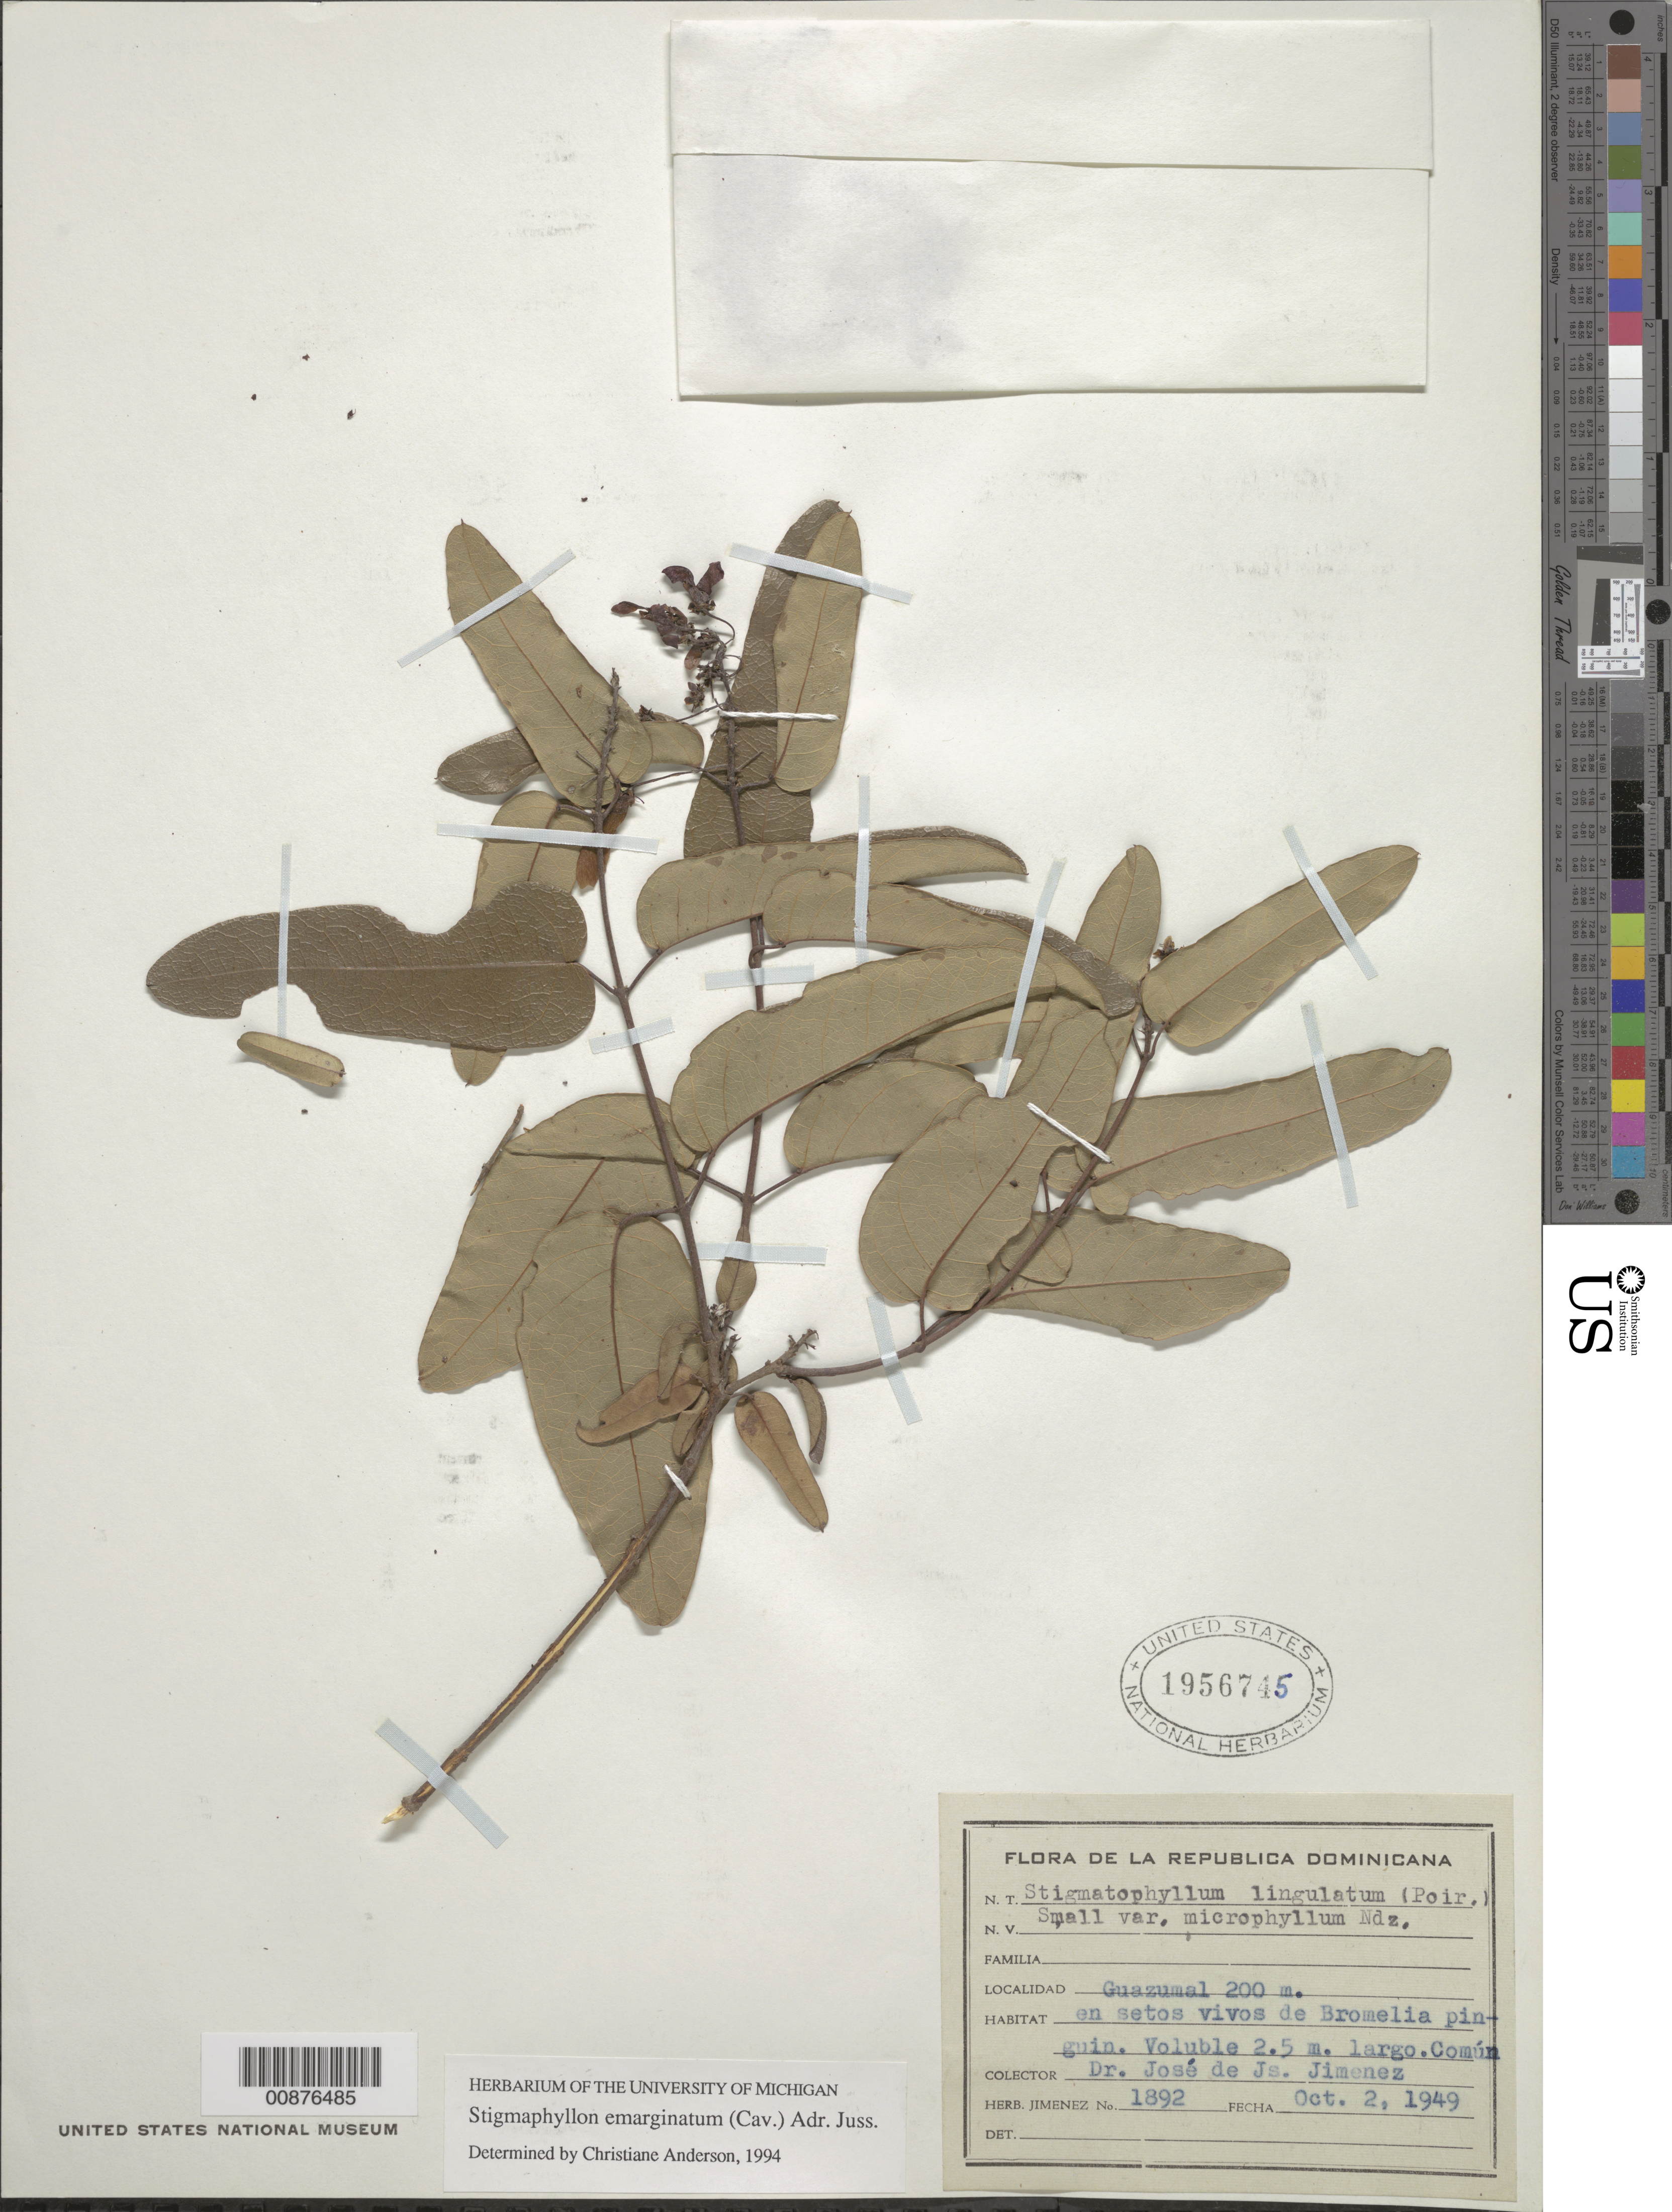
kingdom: Plantae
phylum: Tracheophyta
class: Magnoliopsida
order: Malpighiales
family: Malpighiaceae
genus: Stigmaphyllon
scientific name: Stigmaphyllon emarginatum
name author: (Cav.) A. Juss.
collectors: J. J. Jiménez Almonte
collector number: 1892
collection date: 1949-10-02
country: Dominican Republic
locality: Republica Dominicana. Guazumal.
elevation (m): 200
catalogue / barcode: US 1956745